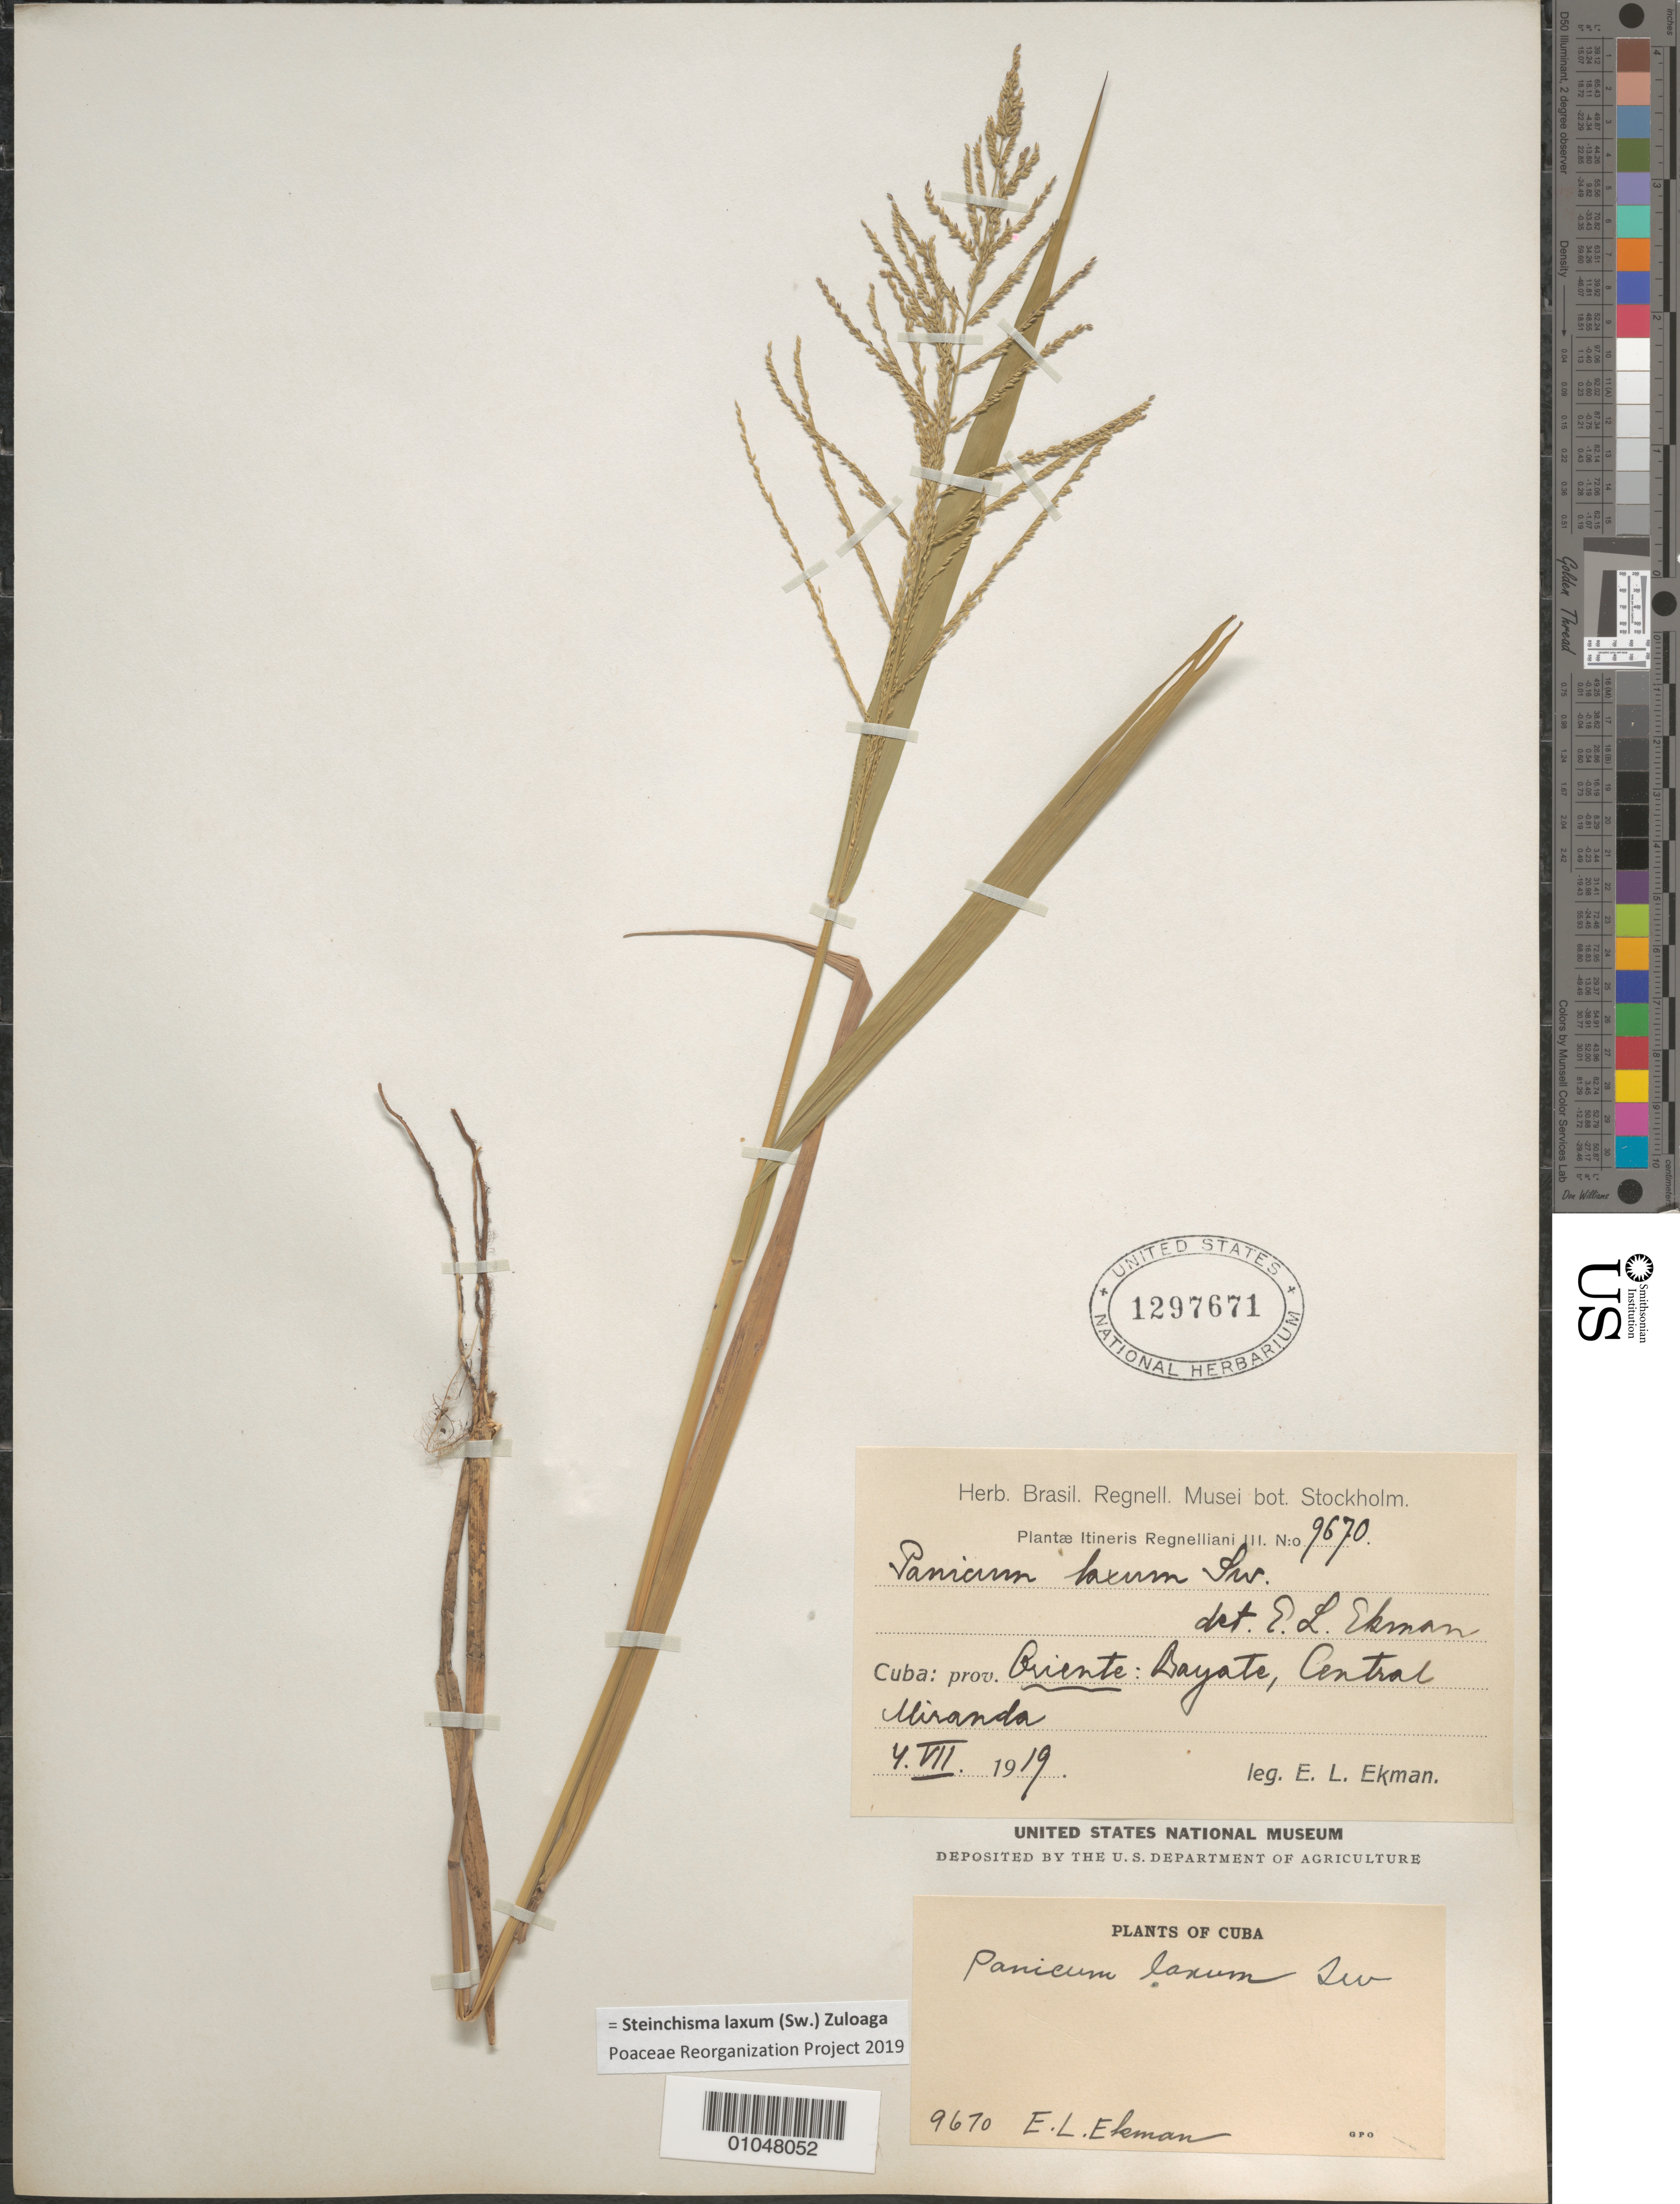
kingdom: Plantae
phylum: Tracheophyta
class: Liliopsida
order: Poales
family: Poaceae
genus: Panicum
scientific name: Panicum laxum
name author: Sw.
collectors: E. L. Ekman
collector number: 9670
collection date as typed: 04 Jul 1919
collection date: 1919-07-04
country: Cuba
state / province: Santiago de Cuba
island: Cuba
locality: Bayate, Central Miranda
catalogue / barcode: US 1297671